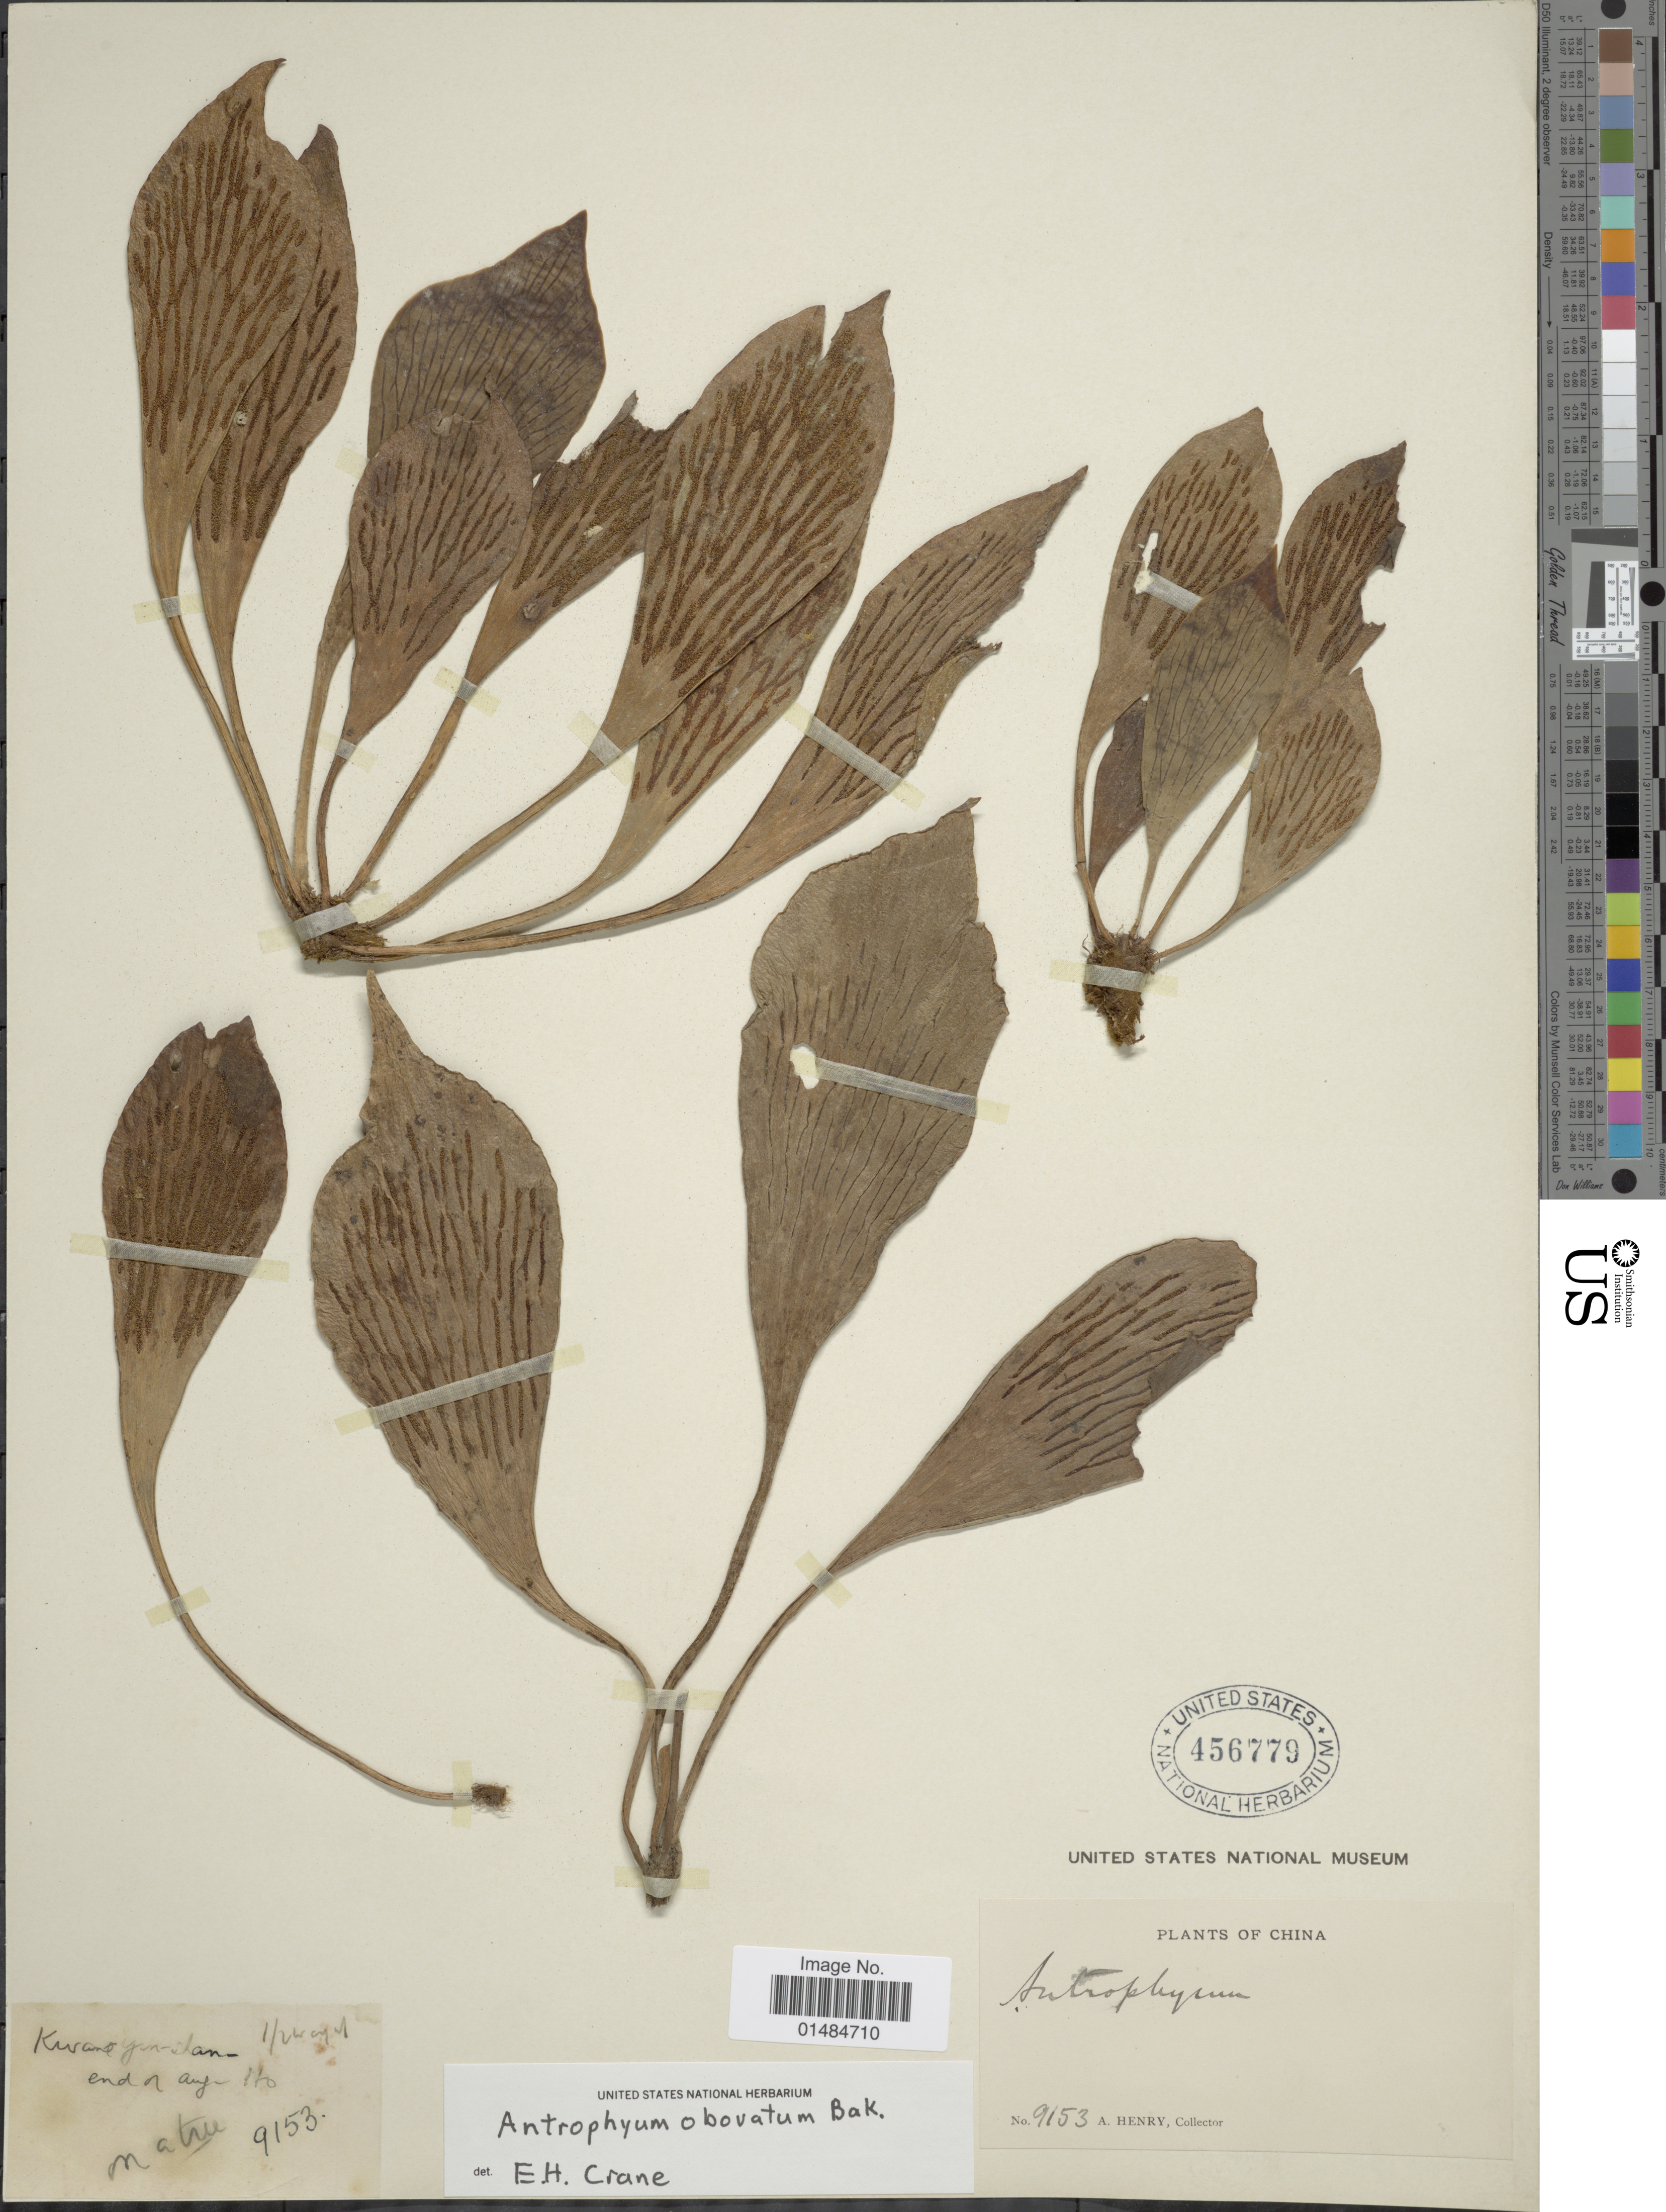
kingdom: Plantae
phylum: Tracheophyta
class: Polypodiopsida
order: Polypodiales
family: Pteridaceae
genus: Antrophyum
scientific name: Antrophyum obovatum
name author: Baker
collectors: A. Henry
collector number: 9153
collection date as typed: "end of Aug"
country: China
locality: Kwang yun-shan. Ho.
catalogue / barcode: US 456779